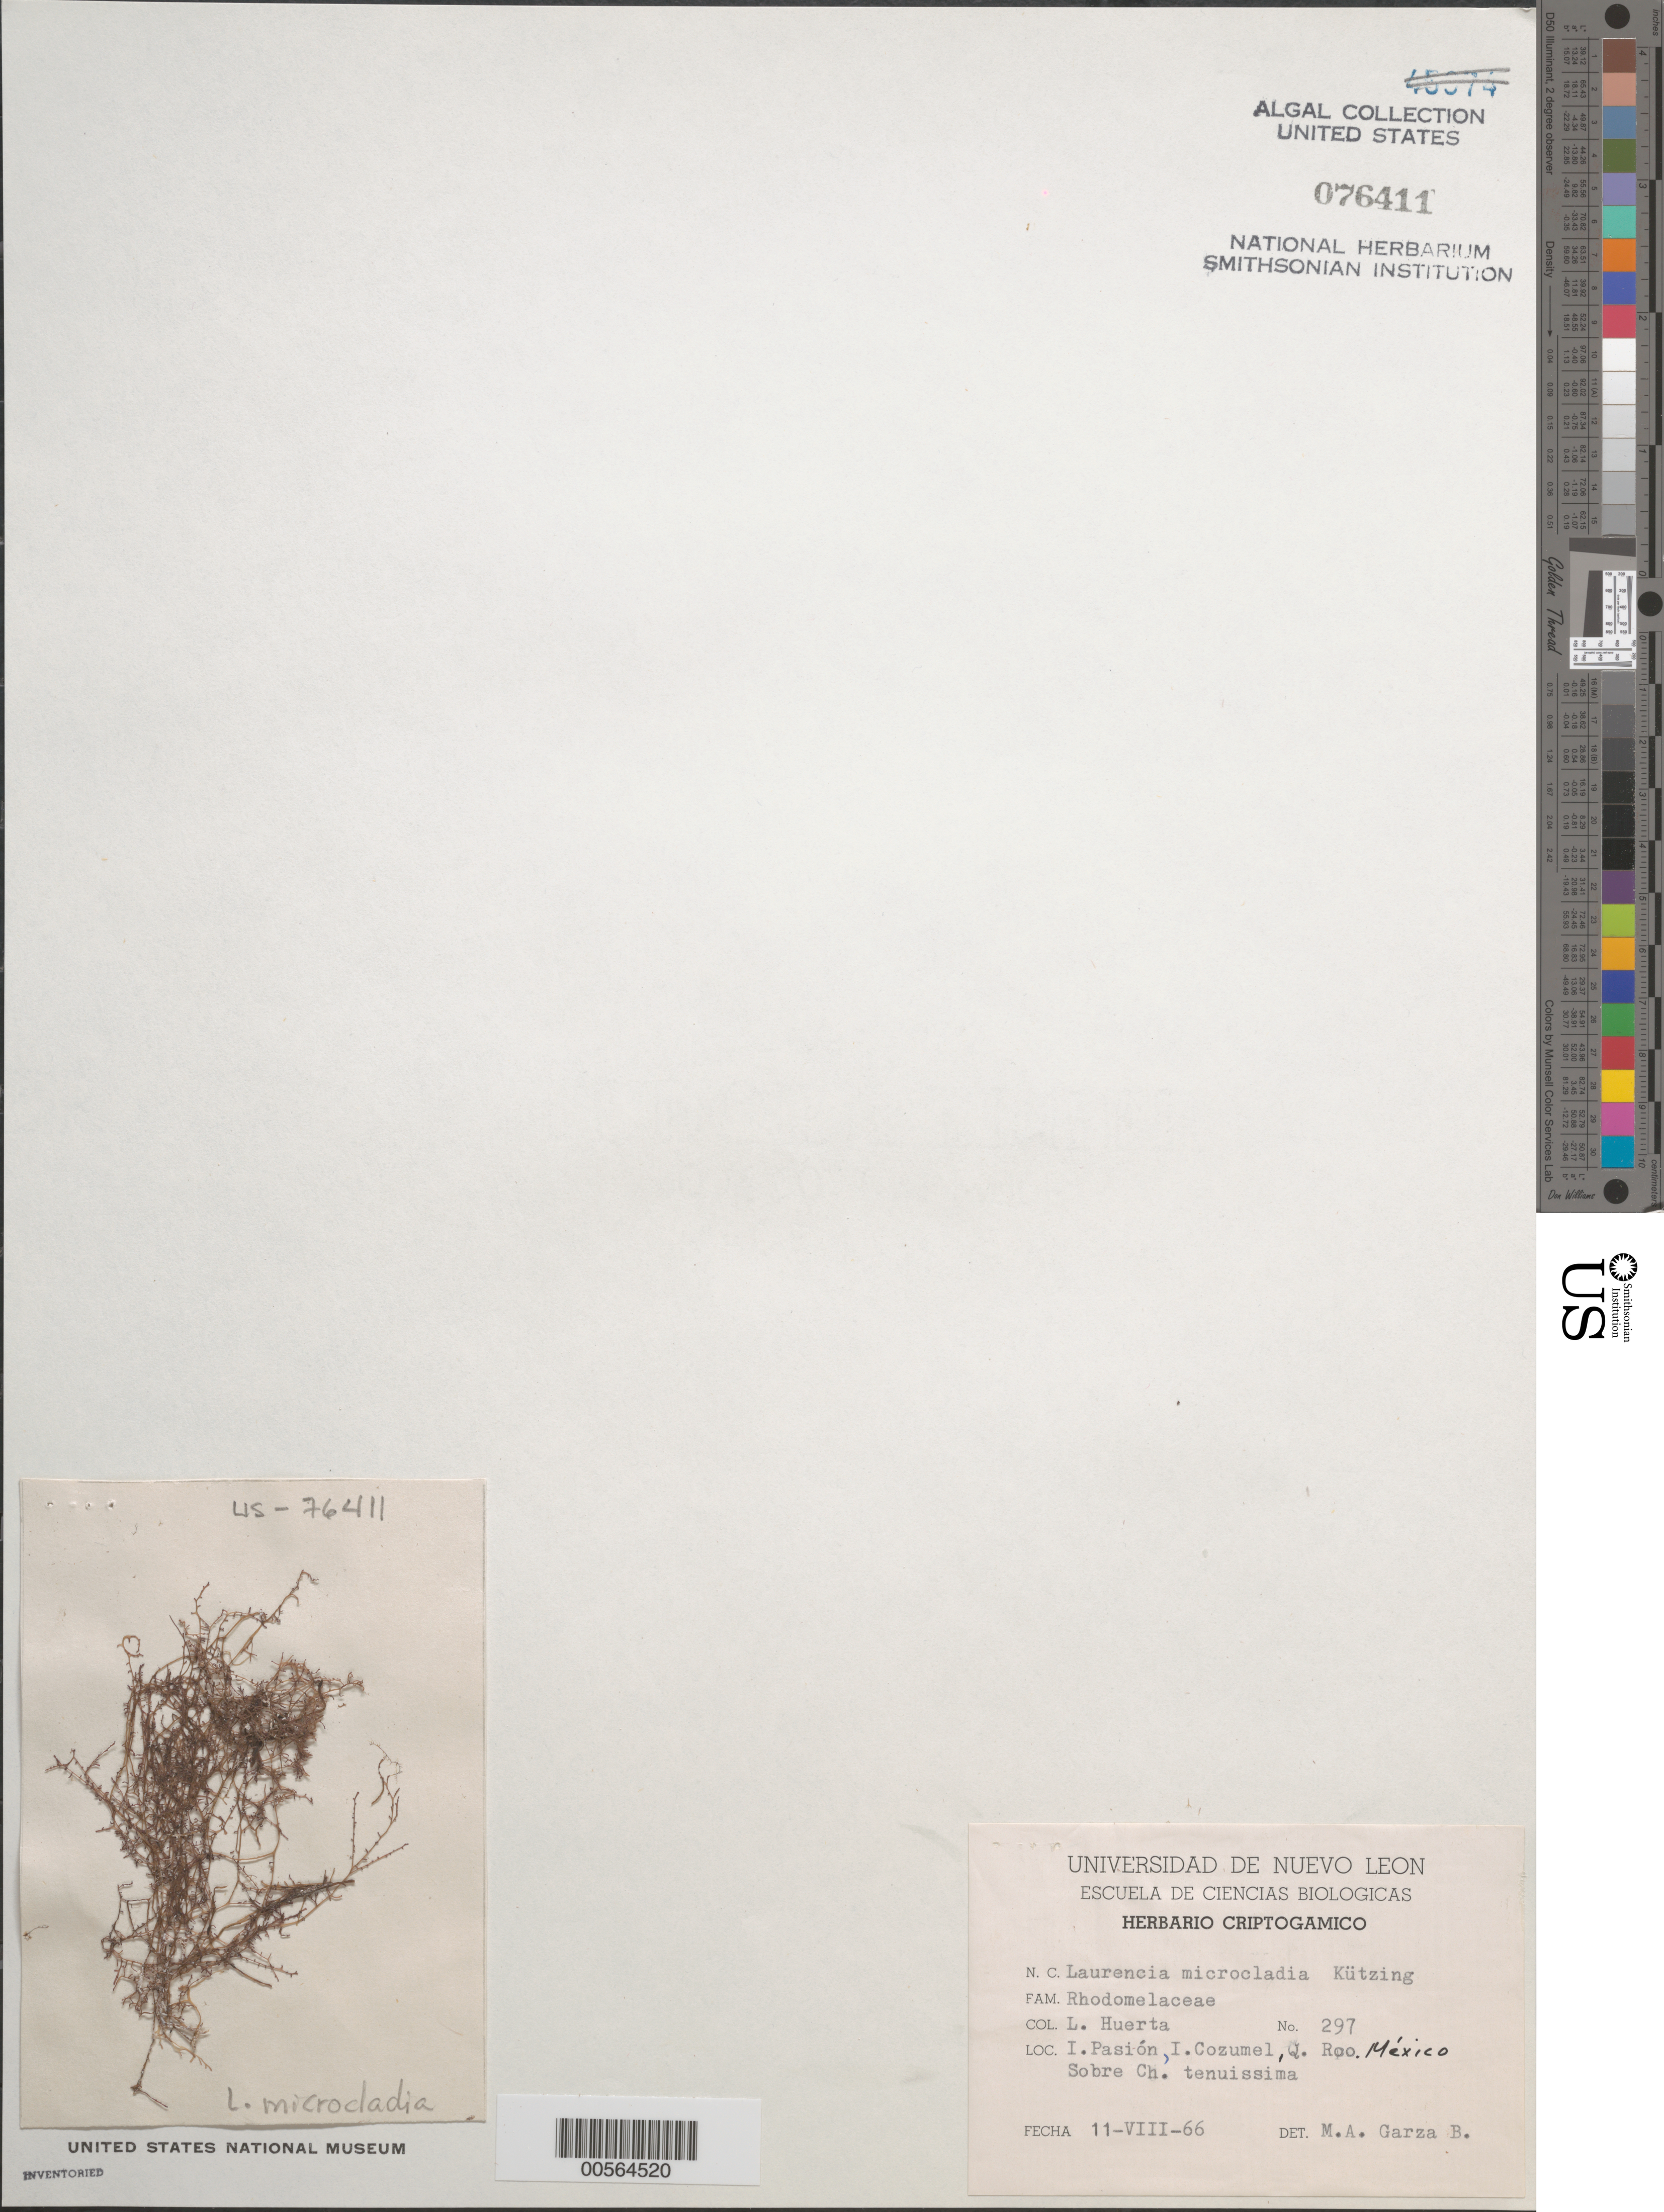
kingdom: Plantae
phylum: Rhodophyta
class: Florideophyceae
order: Ceramiales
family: Rhodomelaceae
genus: Laurencia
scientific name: Laurencia microcladia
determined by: Garza Barrientos, M. A.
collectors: L. Huerta M.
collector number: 297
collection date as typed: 11 Aug 1966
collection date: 1966-08-11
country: Mexico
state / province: Quintana Roo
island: Isla Cozumel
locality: Isla Pasion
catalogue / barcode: US 76411